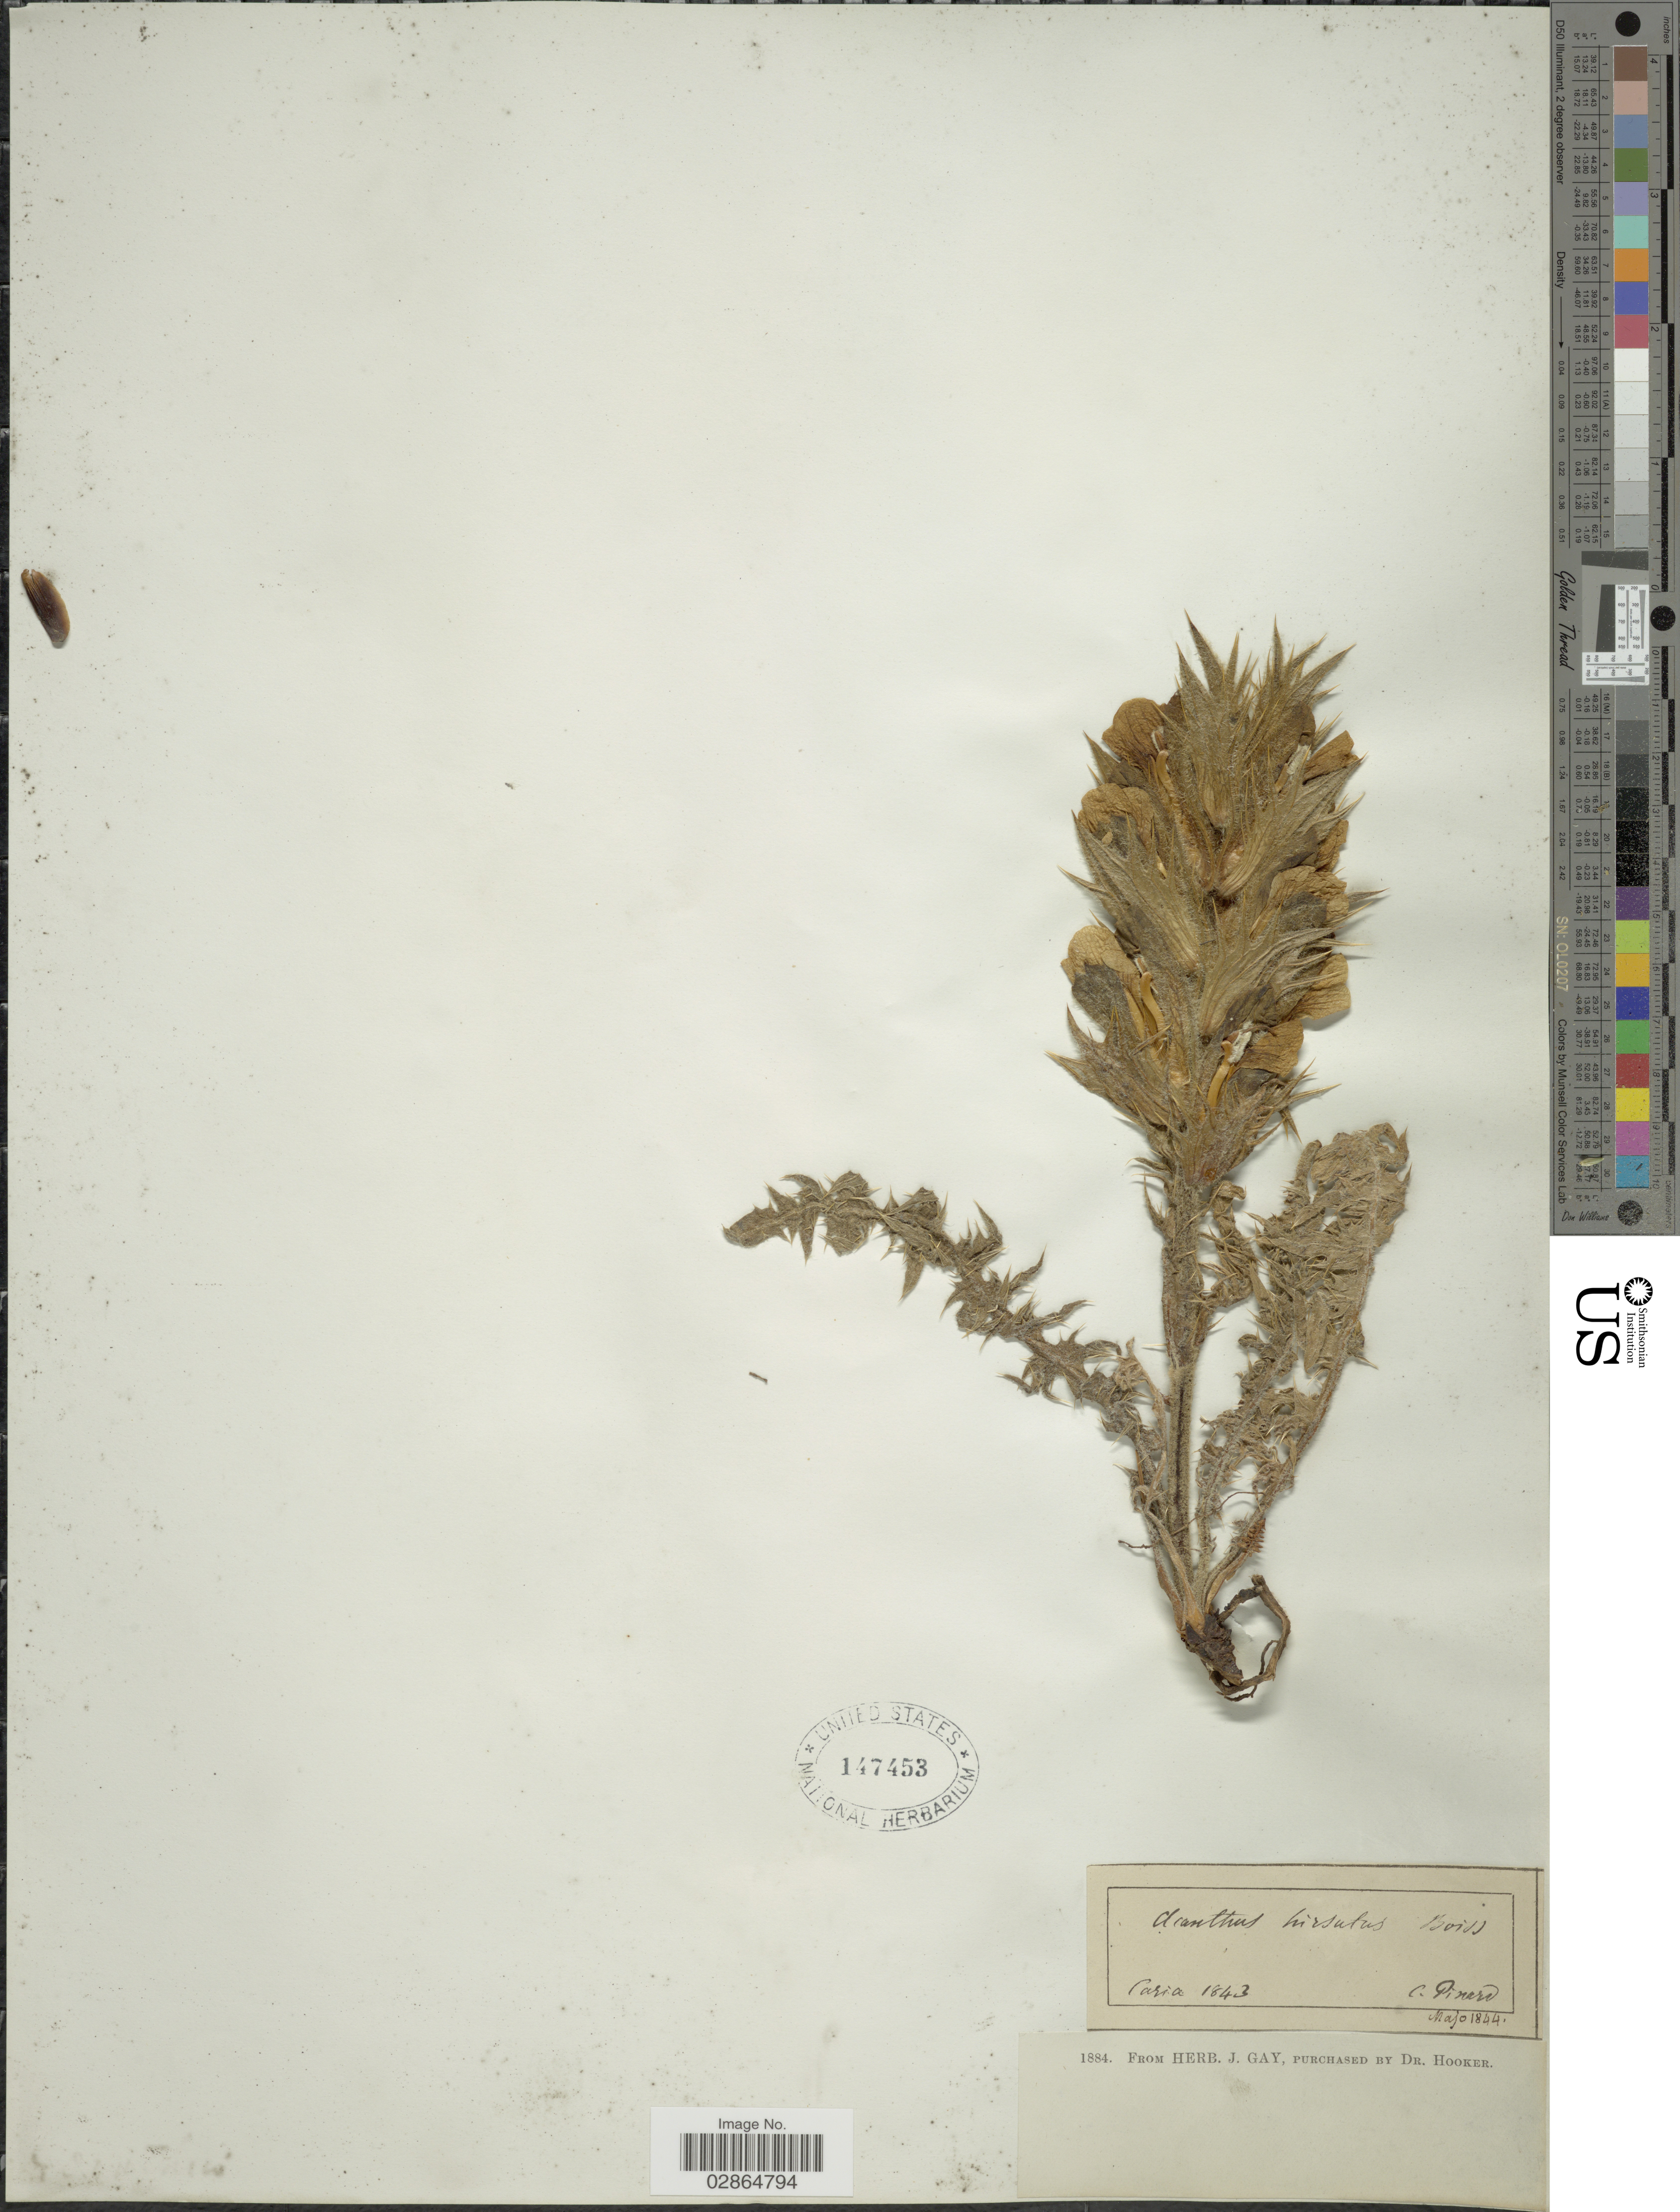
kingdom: Plantae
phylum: Tracheophyta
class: Magnoliopsida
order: Lamiales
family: Acanthaceae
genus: Acanthus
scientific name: Acanthus hirsutus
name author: Boiss.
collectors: C. Pinard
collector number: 1843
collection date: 1844-05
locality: Paria.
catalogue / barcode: US 147453